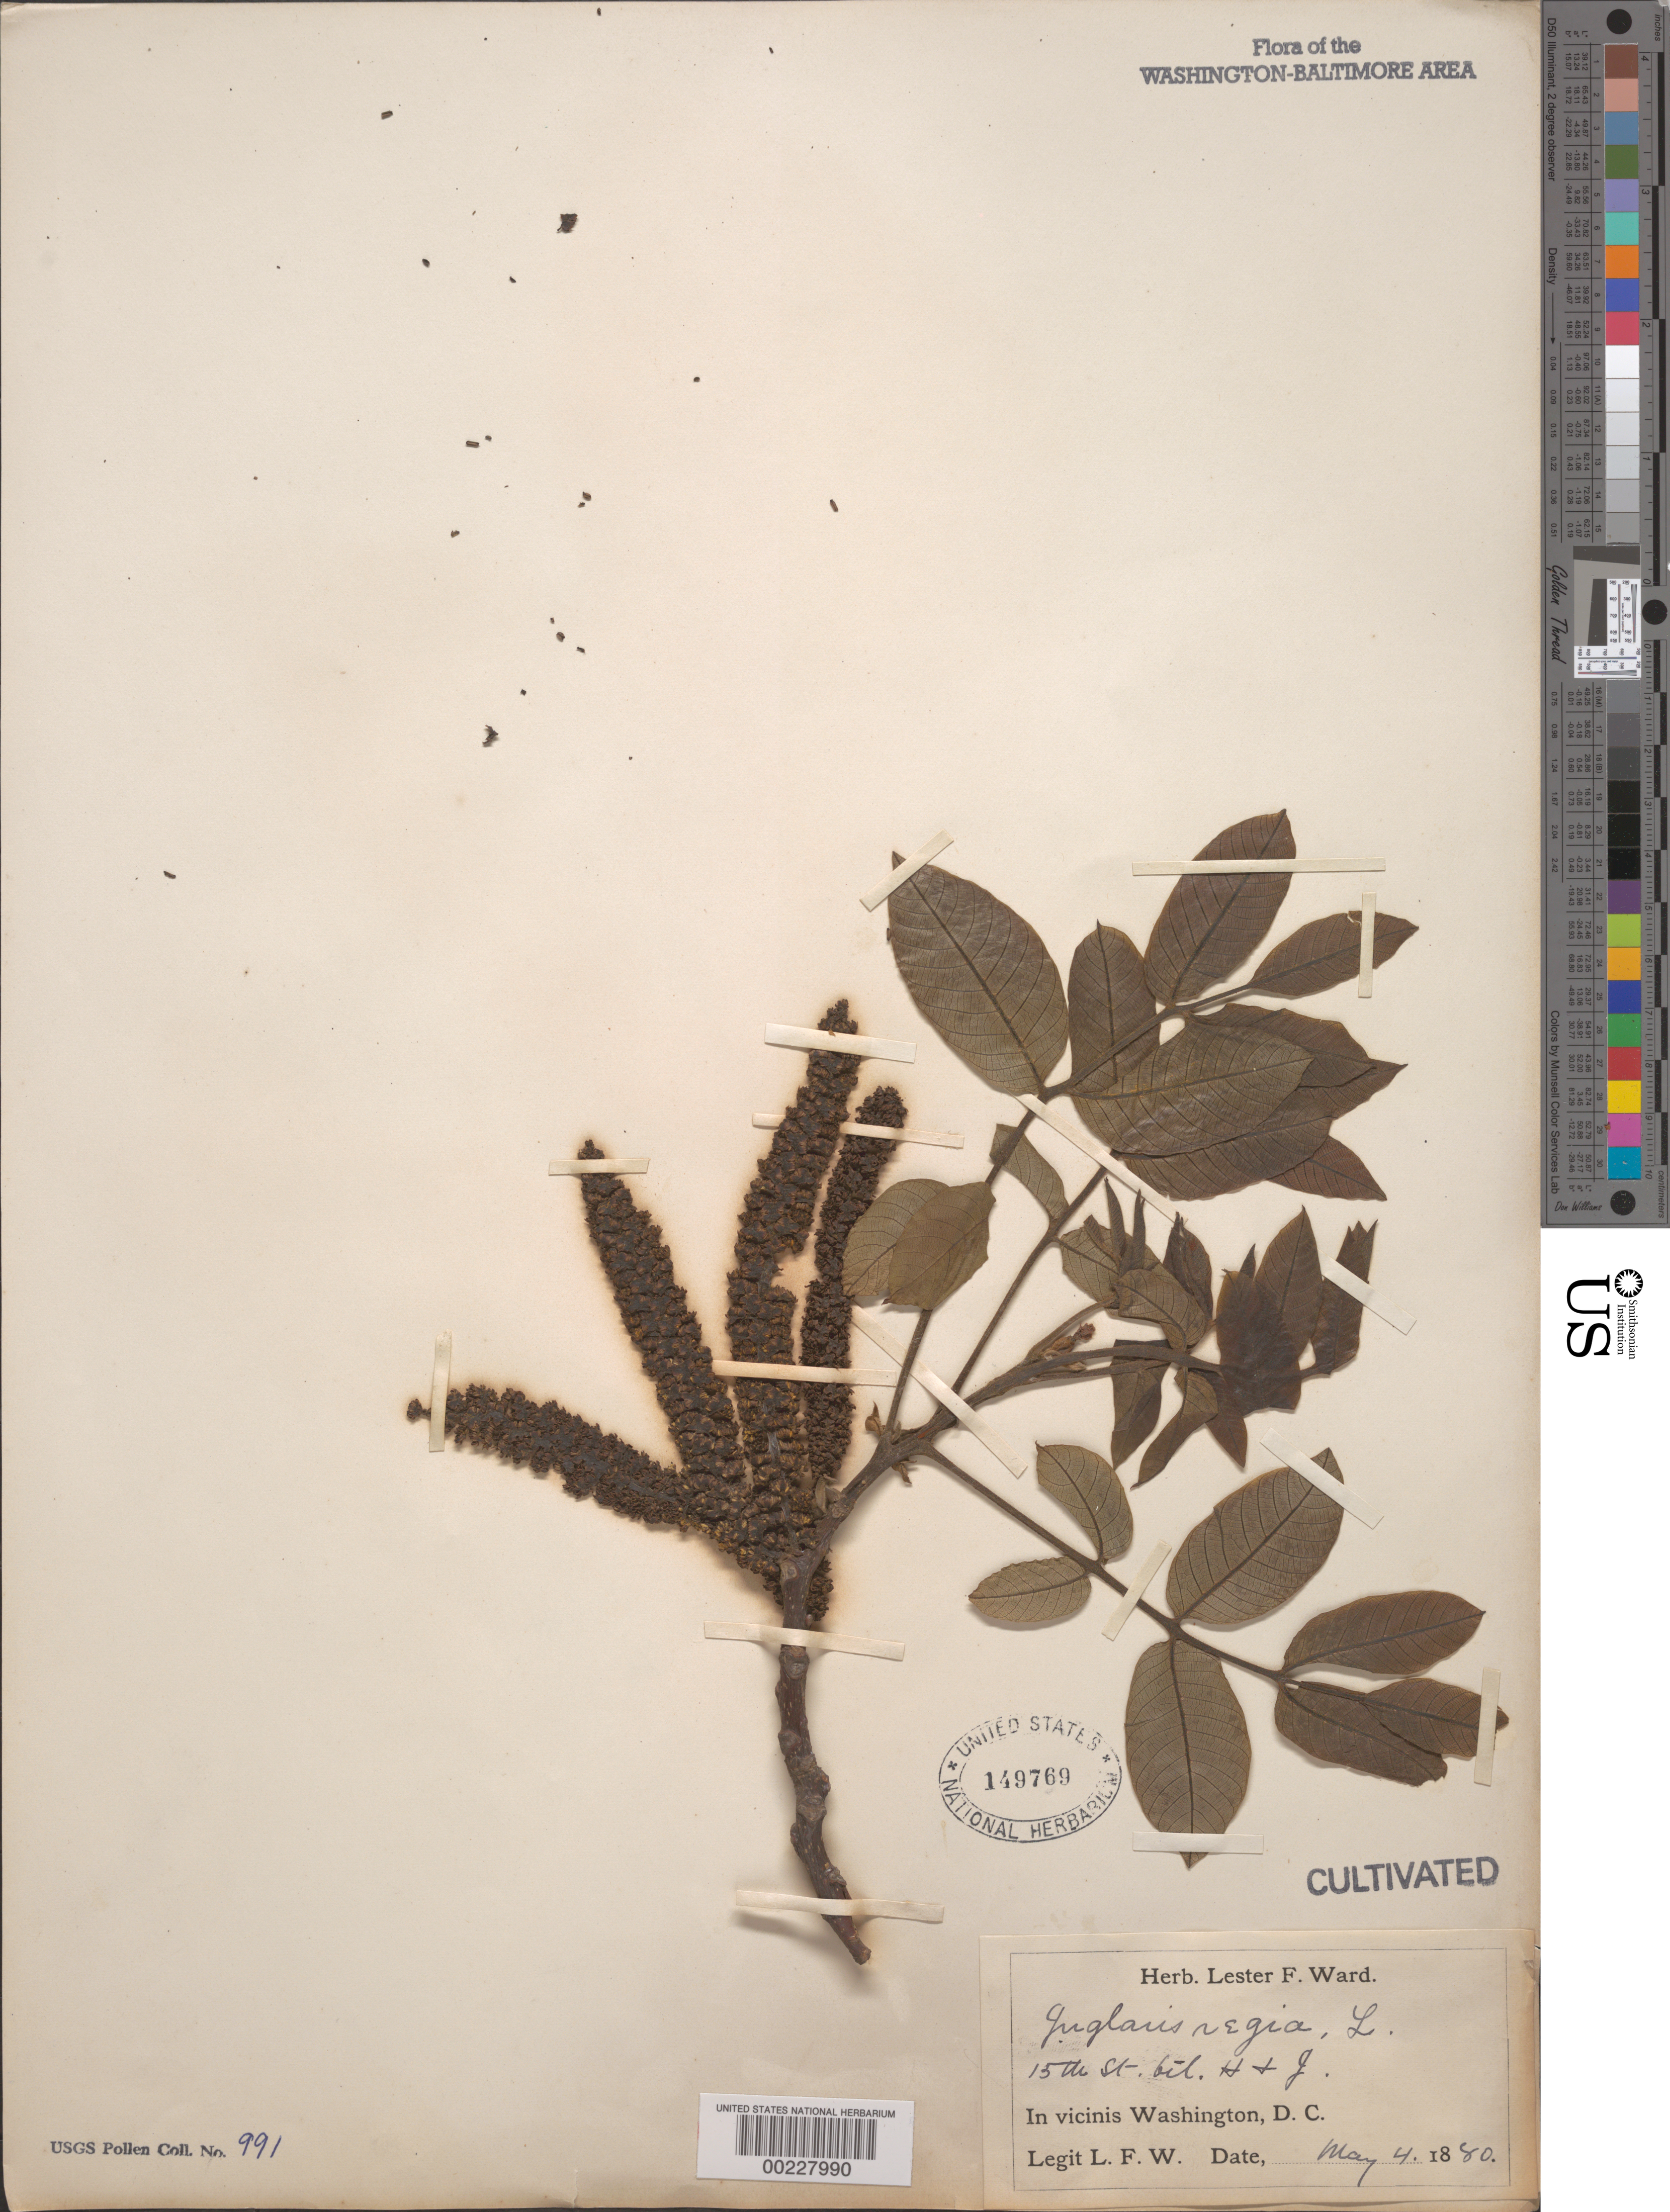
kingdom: Plantae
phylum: Tracheophyta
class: Magnoliopsida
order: Fagales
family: Juglandaceae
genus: Juglans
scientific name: Juglans regia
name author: L.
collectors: L. F. Ward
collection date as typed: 04 May 1880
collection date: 1880-05-04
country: United States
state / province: District of Columbia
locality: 15th St between H & I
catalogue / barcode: US 149769